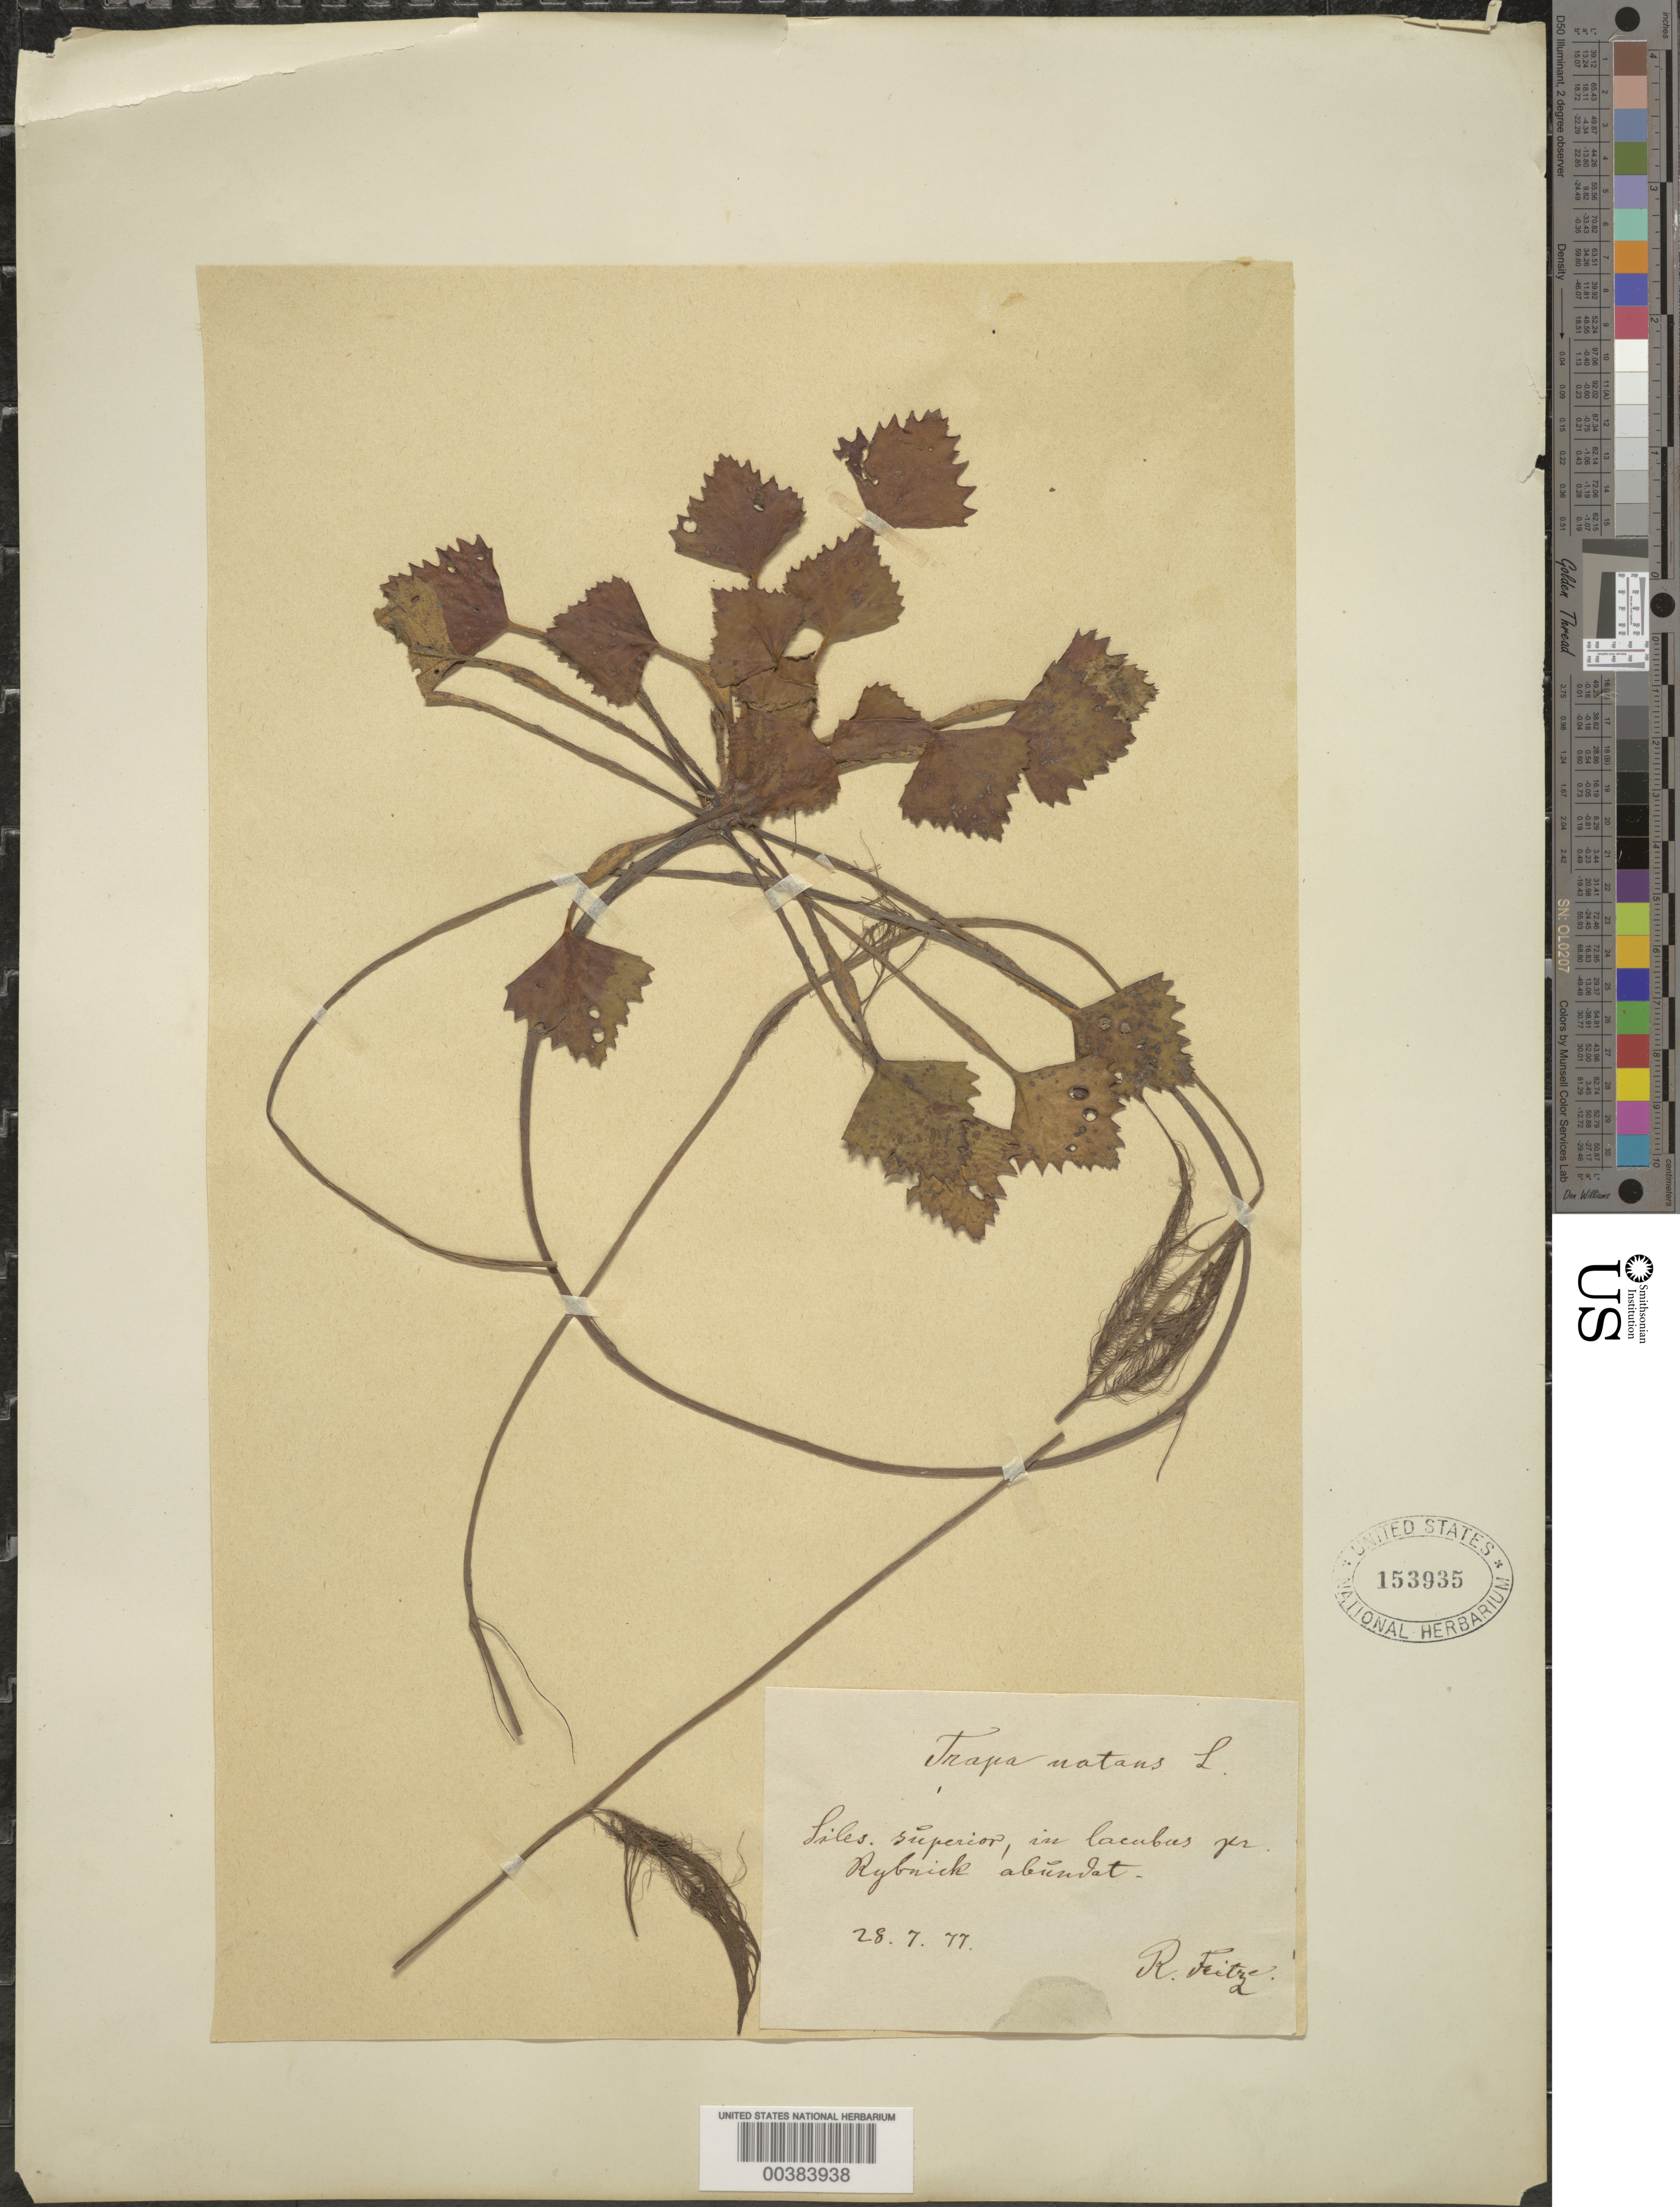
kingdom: Plantae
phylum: Tracheophyta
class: Magnoliopsida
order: Myrtales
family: Lythraceae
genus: Trapa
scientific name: Trapa natans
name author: L.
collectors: R. Leitze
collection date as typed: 28 Jul 1877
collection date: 1877-07-28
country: Russian Federation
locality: In lacubus pr rybuick (rybinsk??)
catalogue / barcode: US 153935